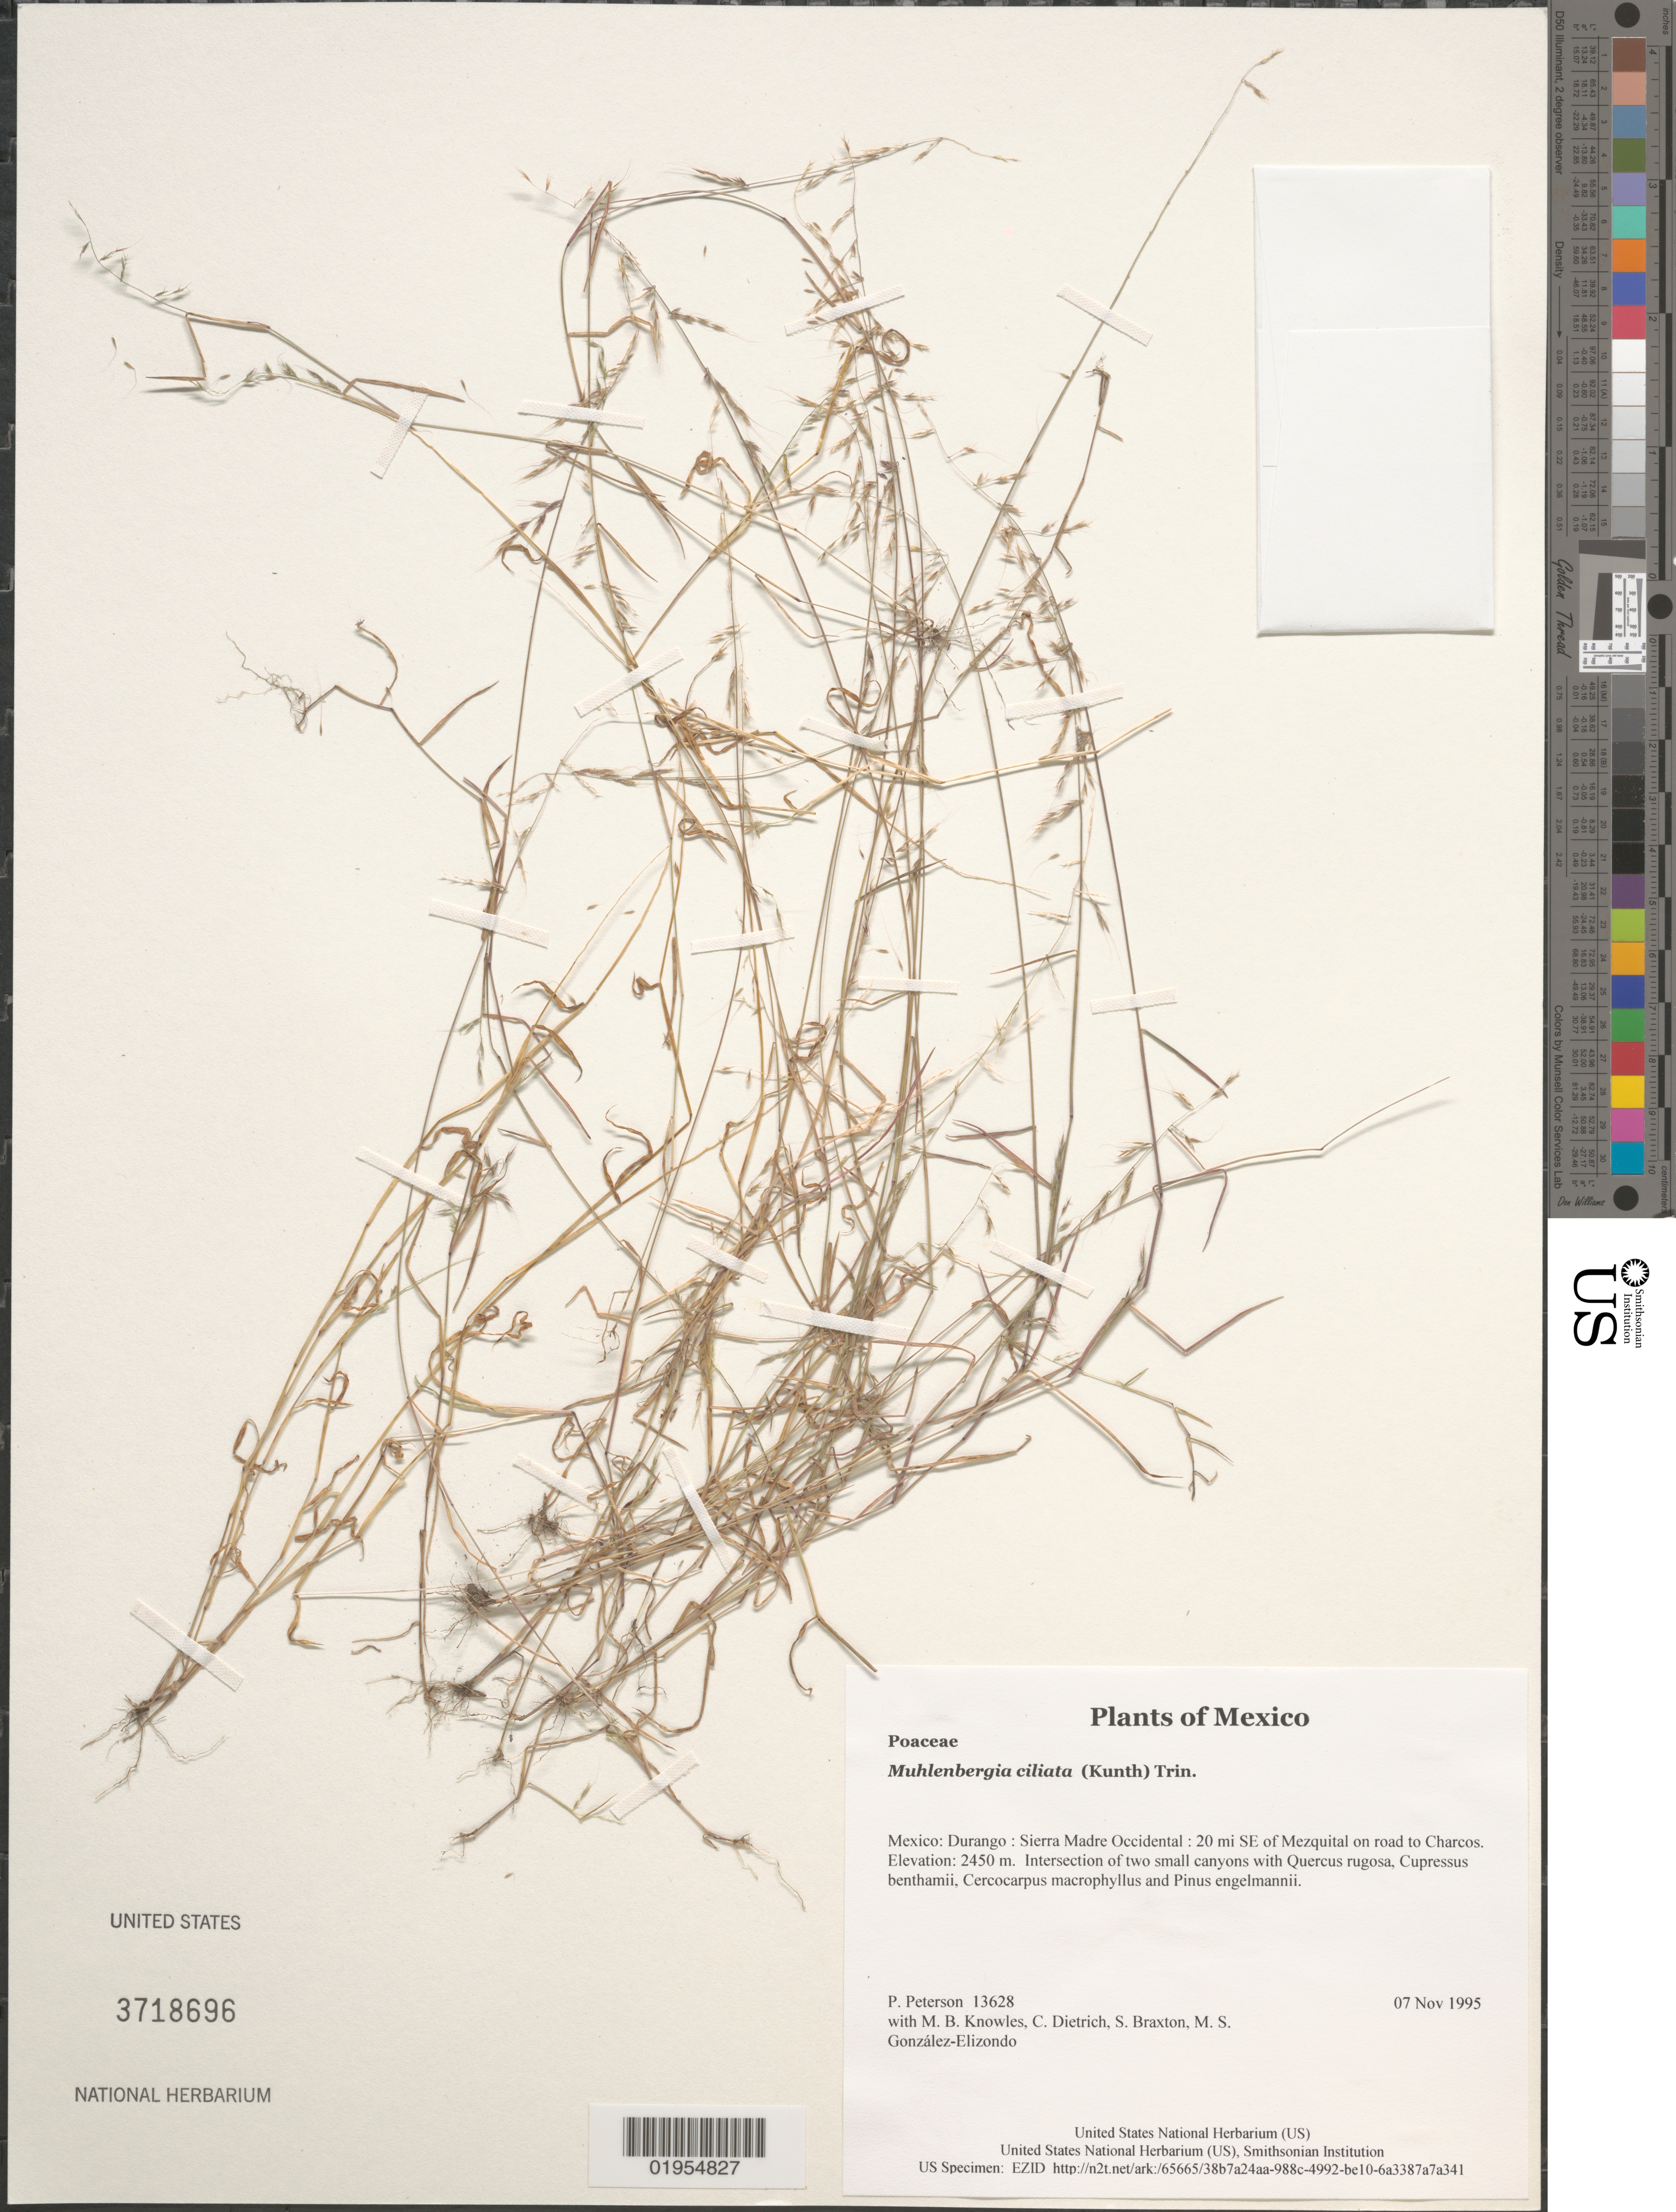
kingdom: Plantae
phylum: Tracheophyta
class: Liliopsida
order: Poales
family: Poaceae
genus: Muhlenbergia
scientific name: Muhlenbergia ciliata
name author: (Kunth) Trin.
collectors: P. M. Peterson, M. B. Knowles, C. Dietrich, S. Braxton & M. S. González-Elizondo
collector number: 13628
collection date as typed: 07 Nov 1995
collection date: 1995-11-07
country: Mexico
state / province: Durango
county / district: Sierra Madre Occidental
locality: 20 mi SE of Mezquital on road to Charcos.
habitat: Intersection of two small canyons with Quercus rugosa, Cupressus benthamii, Cercocarpus macrophyllus and Pinus engelmannii.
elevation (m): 2450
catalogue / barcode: US 3718696